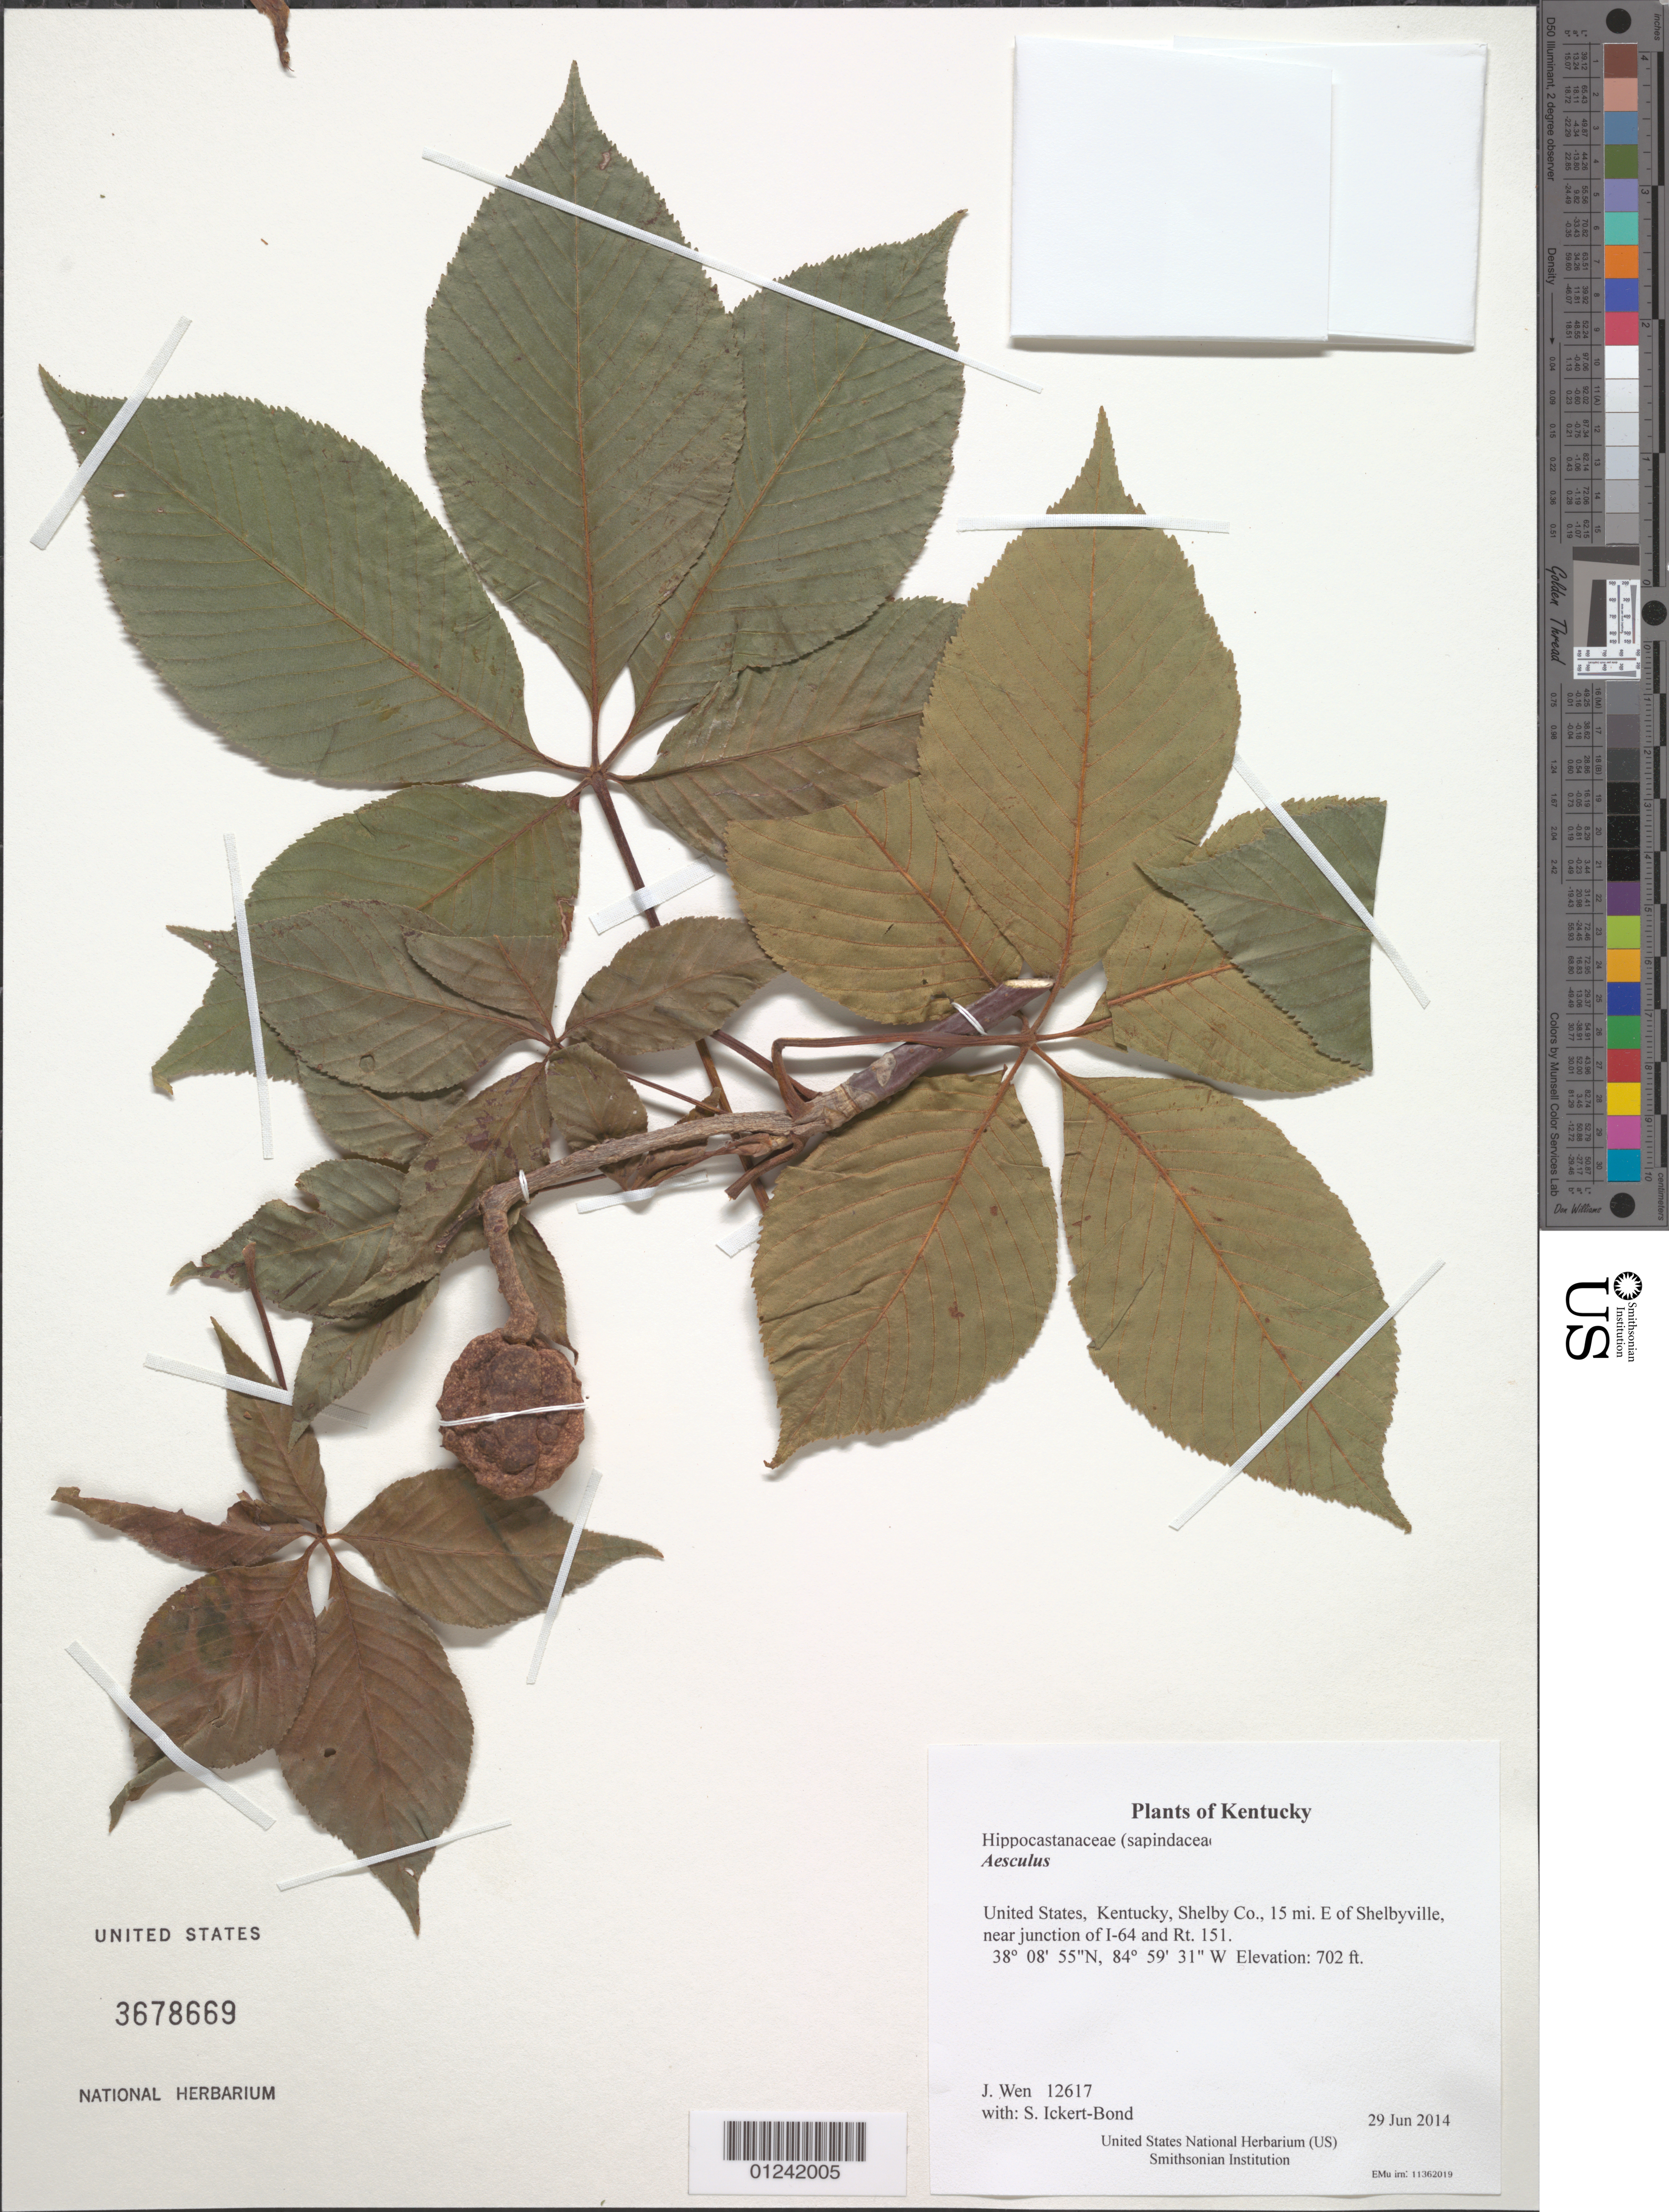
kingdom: Plantae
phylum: Tracheophyta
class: Magnoliopsida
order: Sapindales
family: Sapindaceae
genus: Aesculus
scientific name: Aesculus sp.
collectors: J. Wen & S. Ickert-Bond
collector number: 12617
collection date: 2014-06-29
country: United States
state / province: Kentucky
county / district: Shelby Co.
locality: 15 mi. E of Shelbyville, near junction of I-64 and Rt. 151.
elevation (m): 214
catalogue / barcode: US 3678669